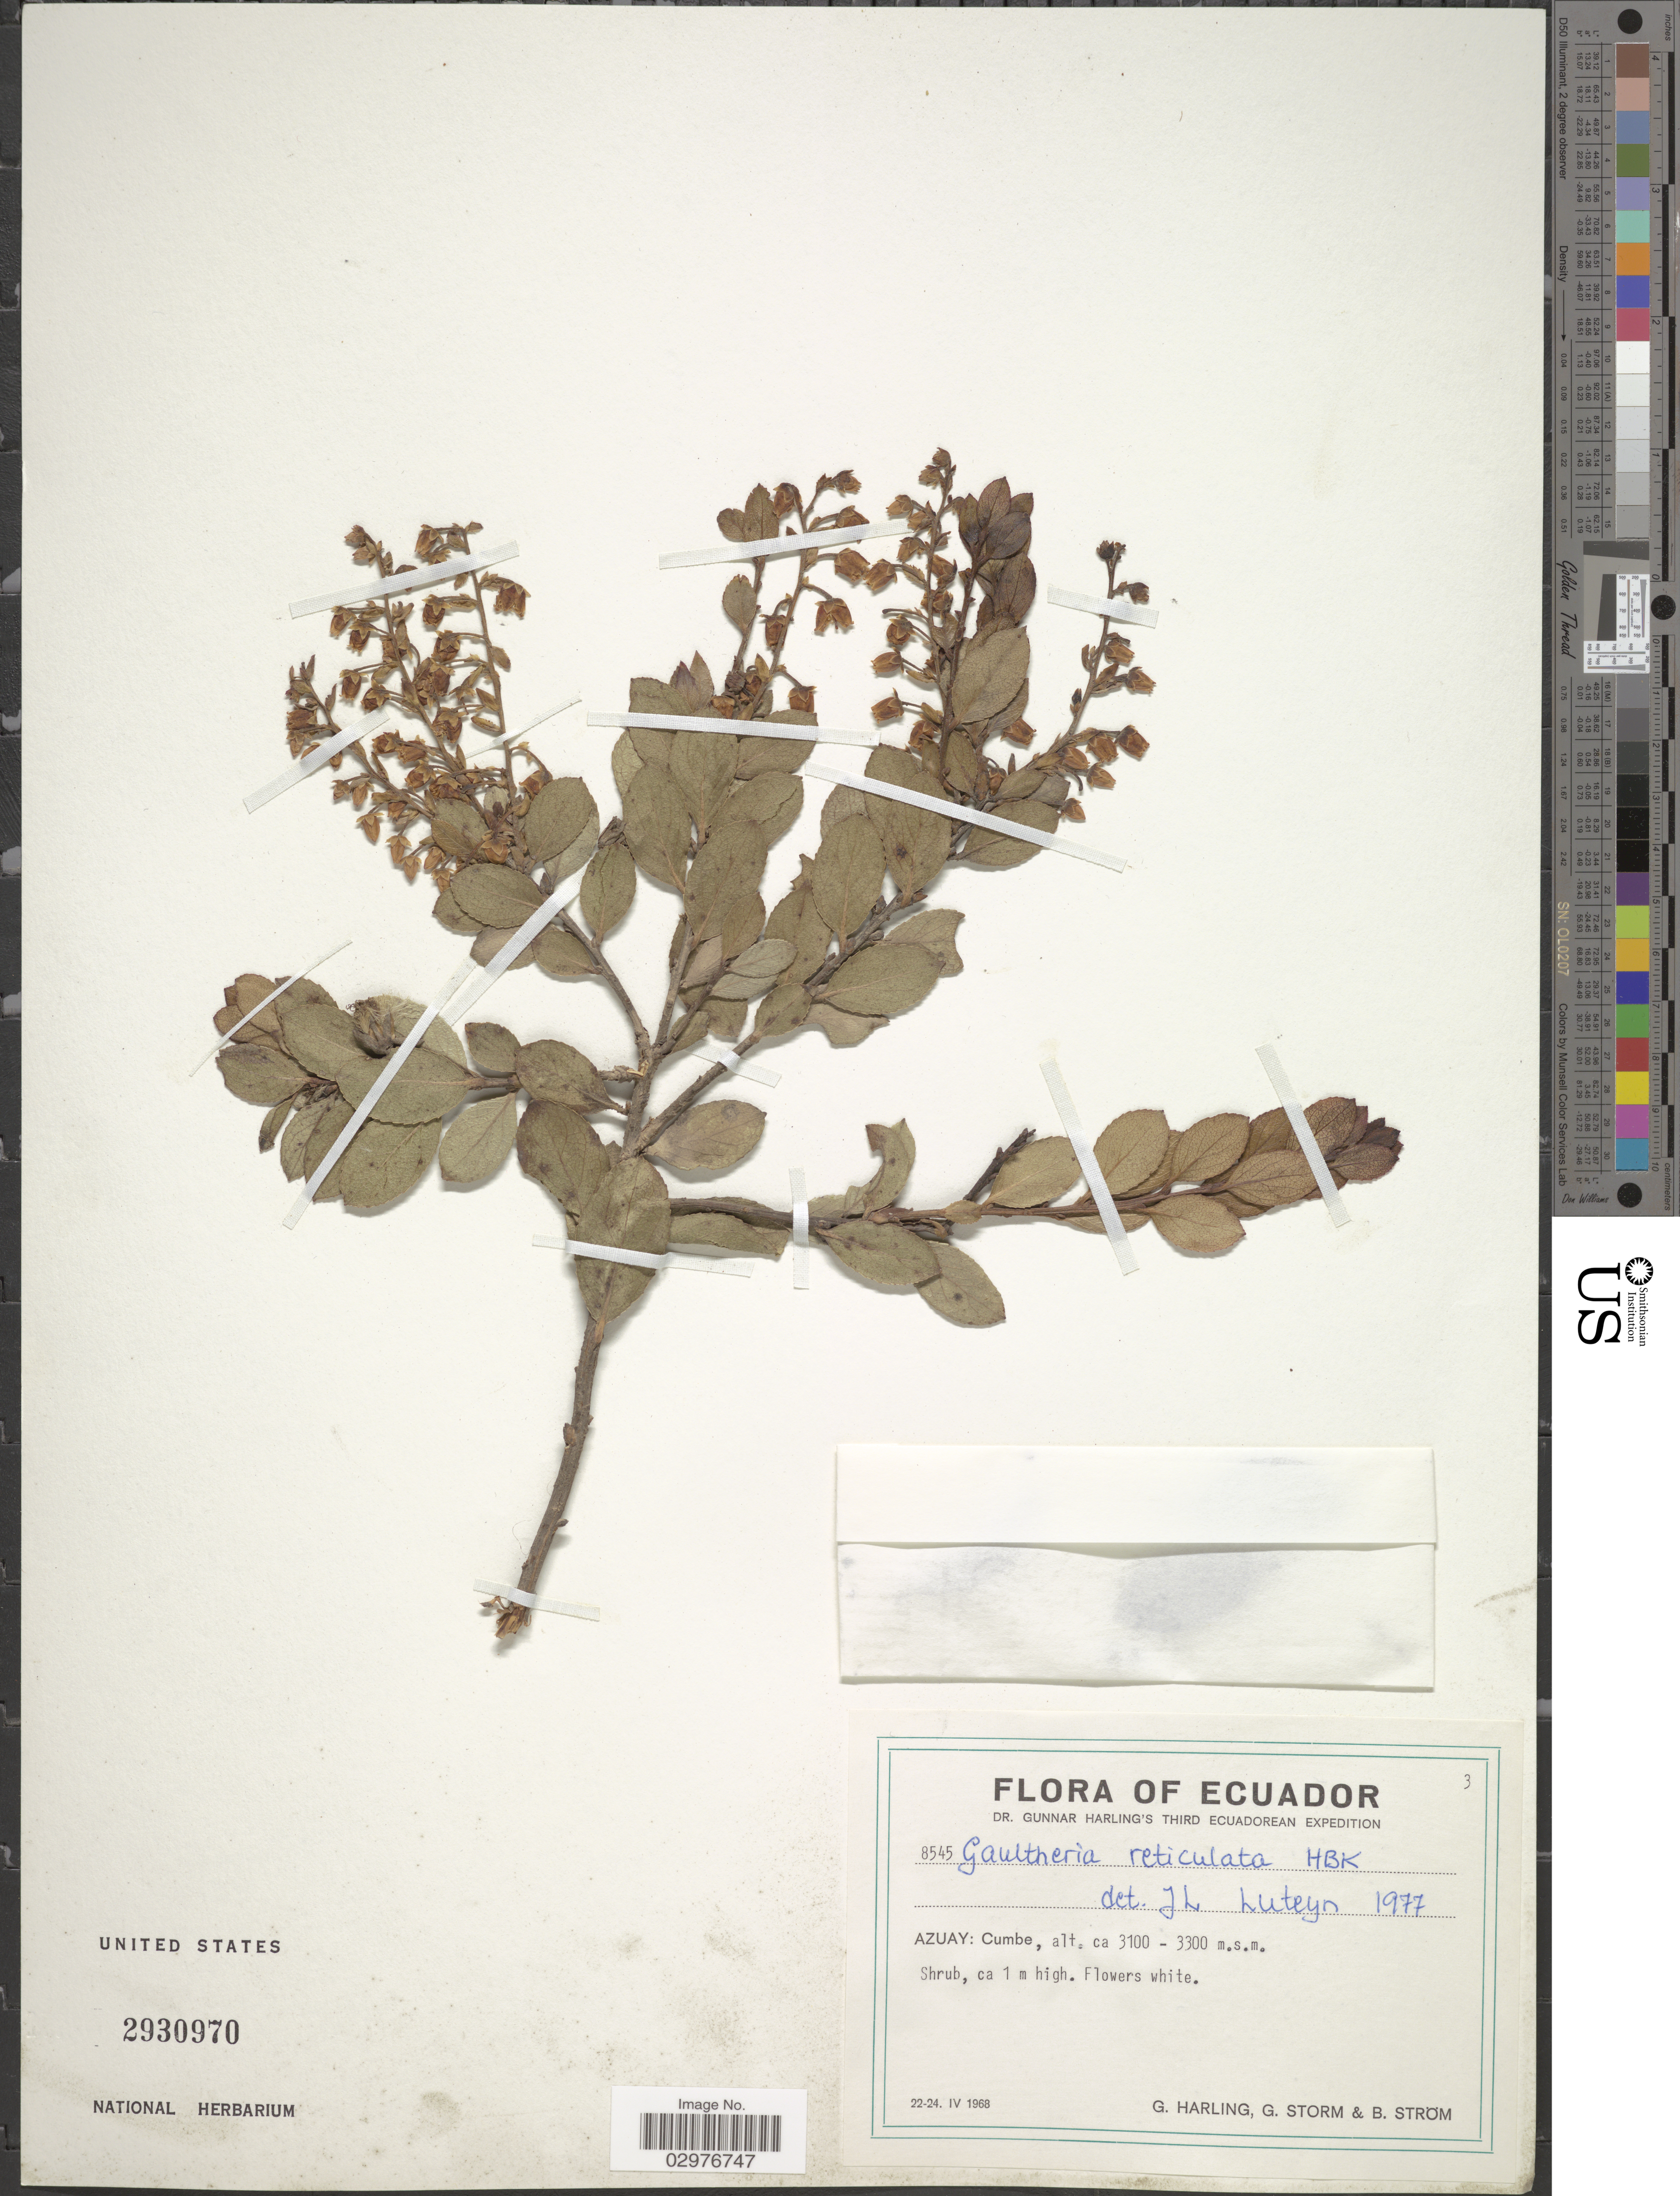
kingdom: Plantae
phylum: Tracheophyta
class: Magnoliopsida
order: Ericales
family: Ericaceae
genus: Gaultheria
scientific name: Gaultheria reticulata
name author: Kunth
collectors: G. Harling, G. Storm & B. Ström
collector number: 8545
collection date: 1968-04-22/1968-04-24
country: Ecuador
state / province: Azuay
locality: Cumbe.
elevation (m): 3100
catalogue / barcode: US 2930970